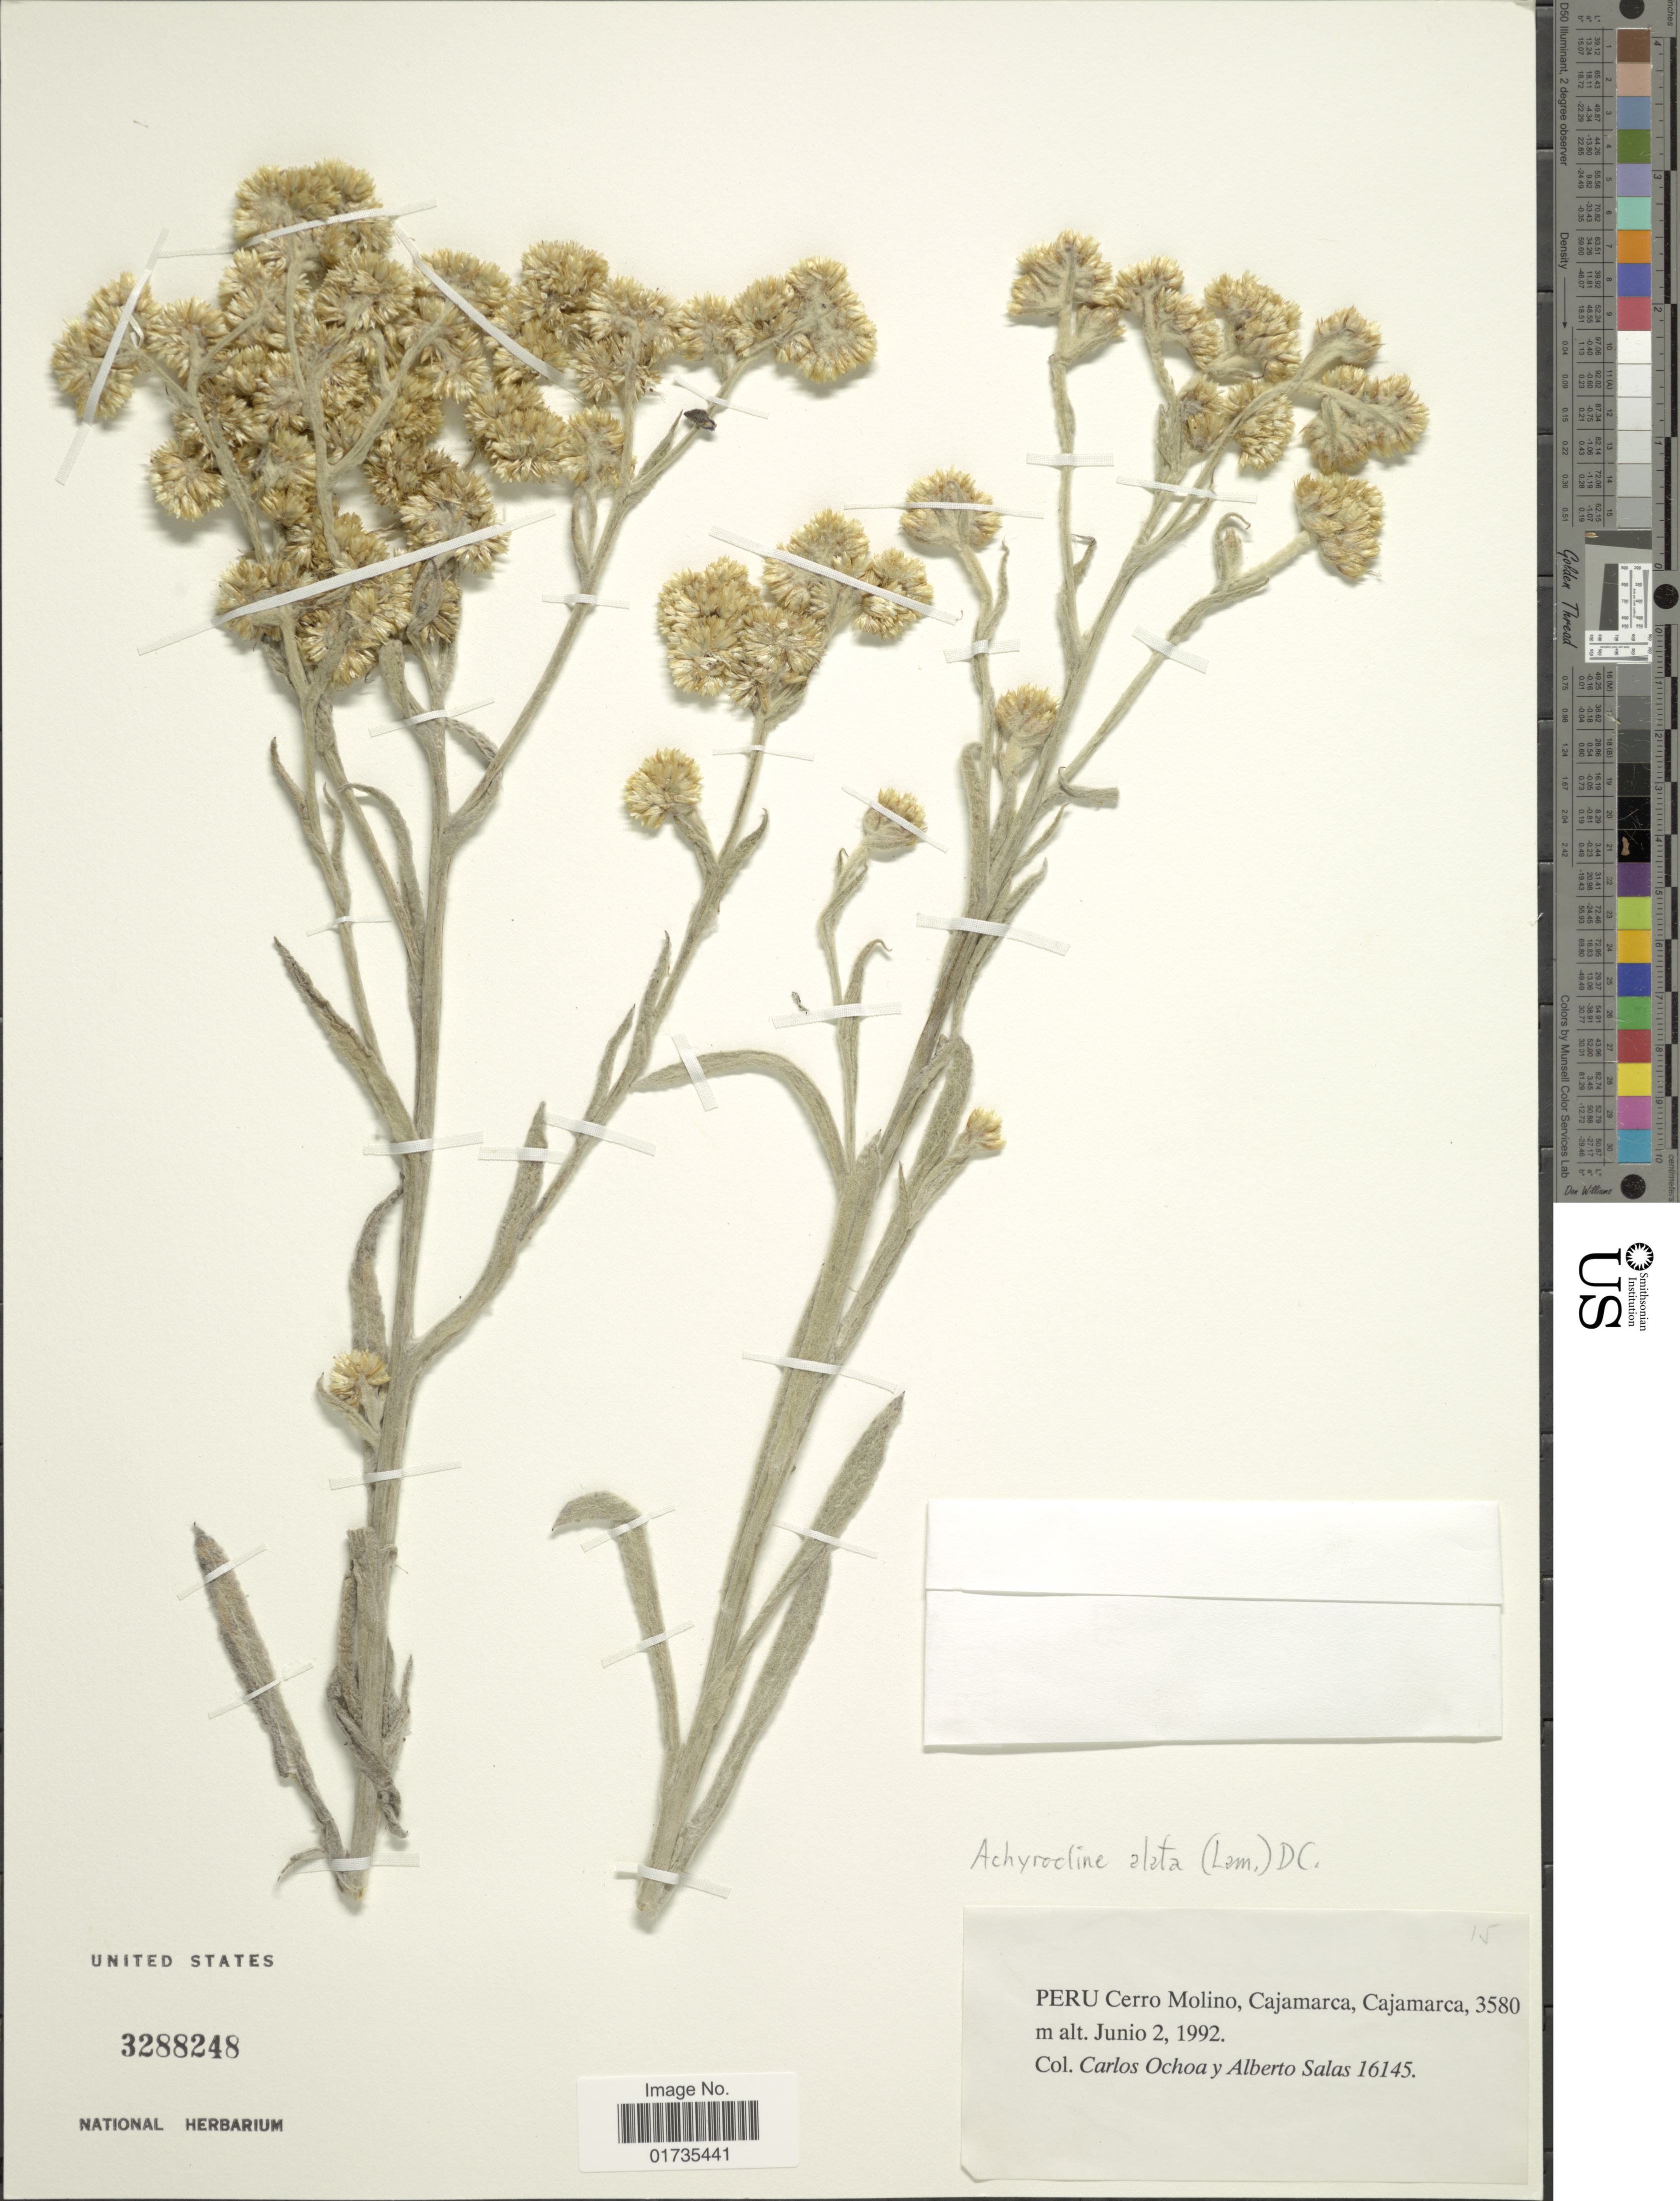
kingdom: Plantae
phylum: Tracheophyta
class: Magnoliopsida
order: Asterales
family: Asteraceae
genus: Achyrocline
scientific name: Achyrocline alata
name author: (Kunth) DC.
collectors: C. M. Ochoa & A. Salas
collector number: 16145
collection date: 1992-06-02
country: Peru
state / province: Cajamarca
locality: Peru. Cerro Molino, Cajamarca, Cajamarca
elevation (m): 3580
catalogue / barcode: US 3288248